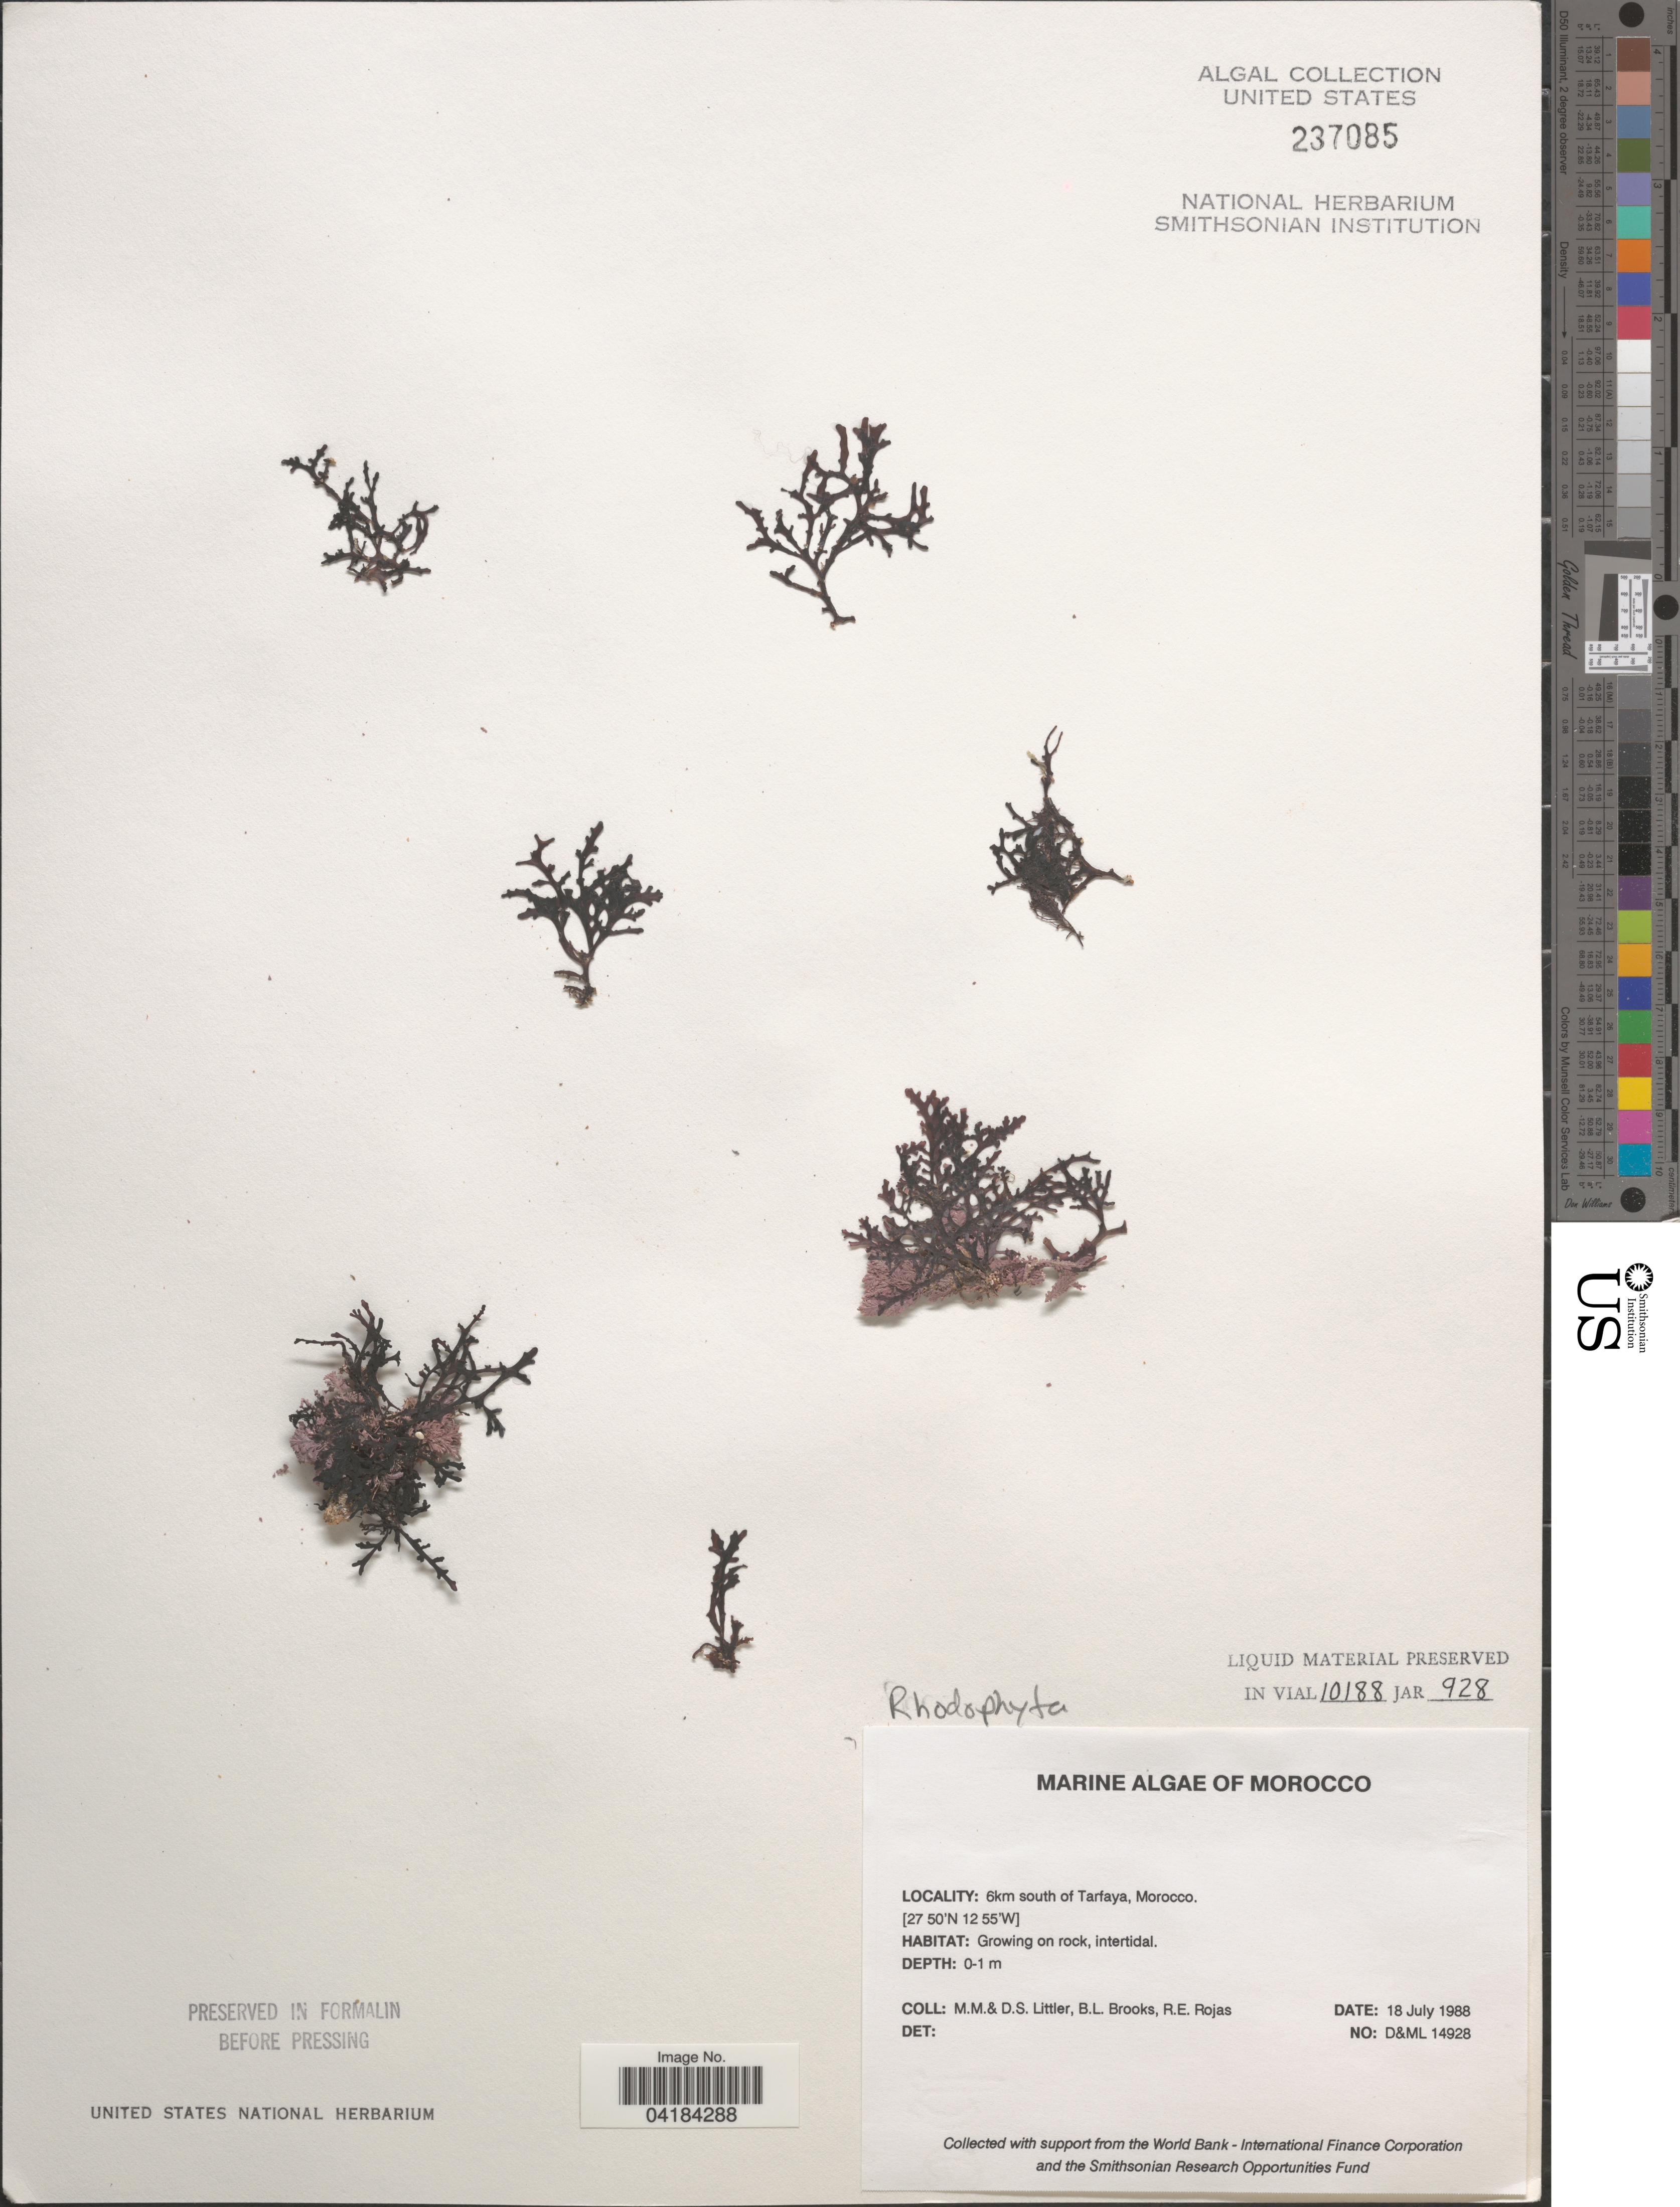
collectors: D. S. Littler, B. Brooks & R. Rojas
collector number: D&ML14928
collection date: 1988-07-18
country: Morocco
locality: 6km south of Tarfaya.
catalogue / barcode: US 237085